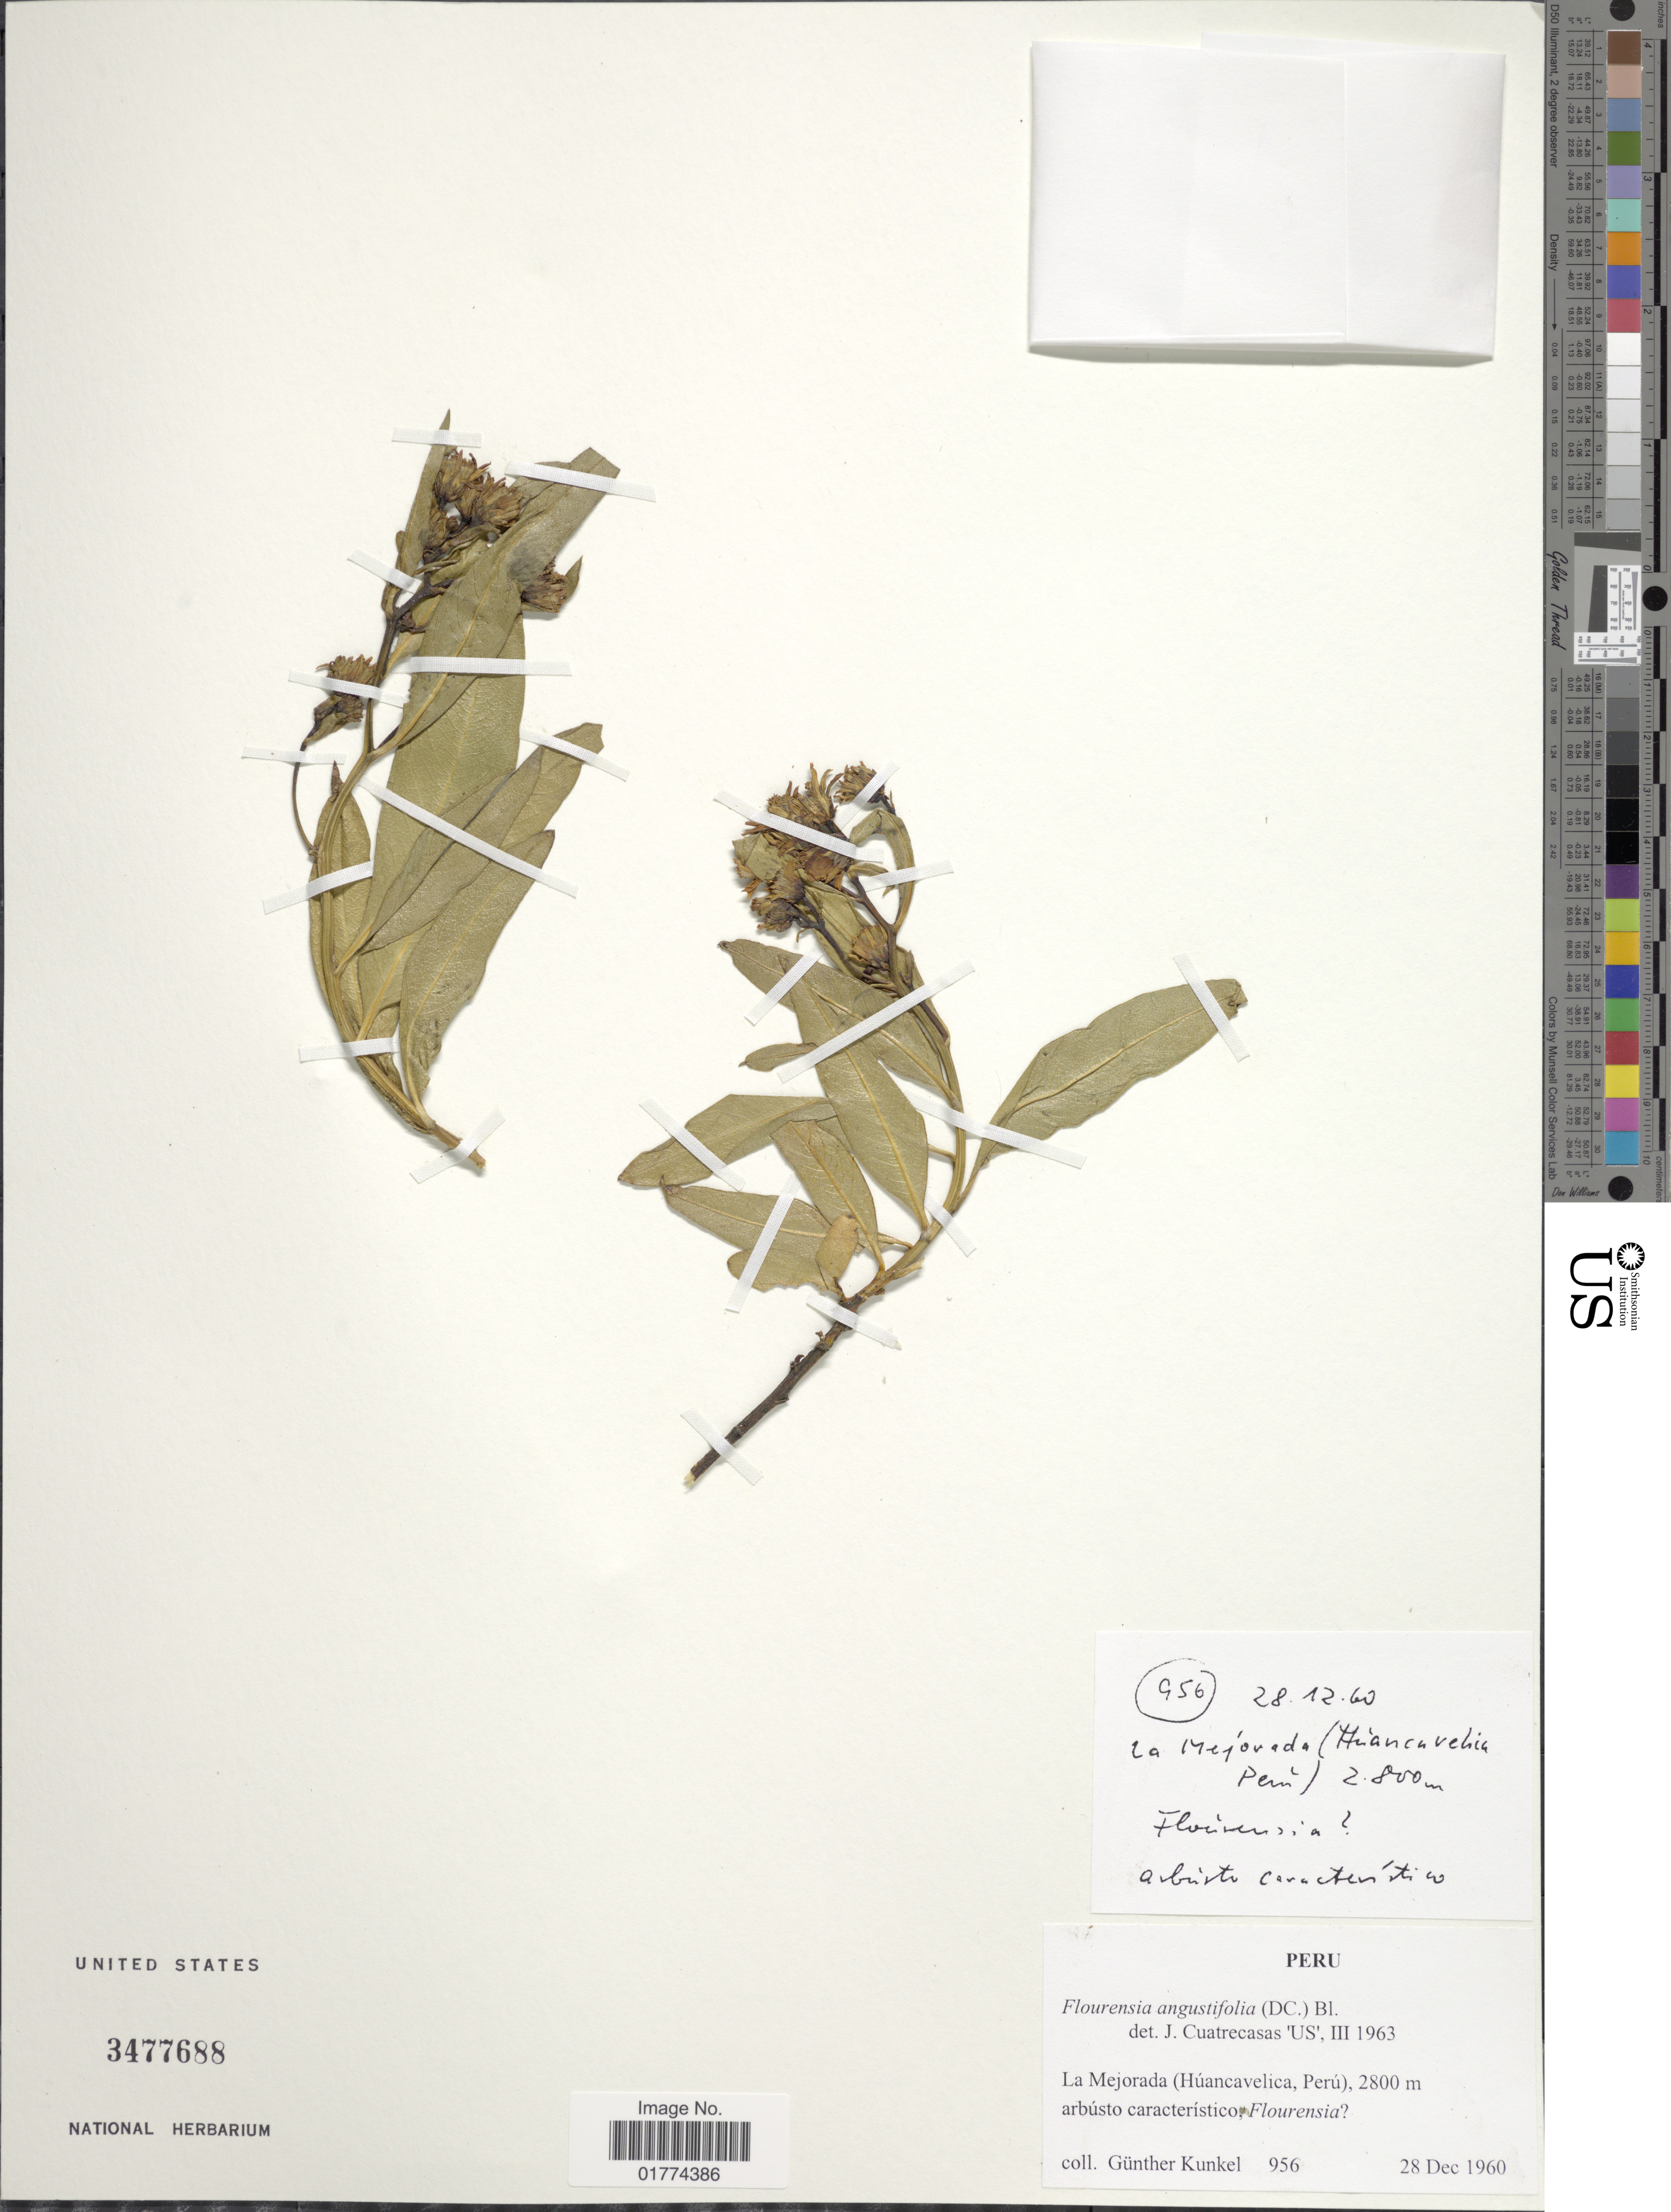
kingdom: Plantae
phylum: Tracheophyta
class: Magnoliopsida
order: Asterales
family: Asteraceae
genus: Flourensia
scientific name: Flourensia angustifolia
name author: (DC.) S.F. Blake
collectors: G. Kunkel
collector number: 956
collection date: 1960-12-28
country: Peru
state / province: Huancavelica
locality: La Mejorida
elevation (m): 2800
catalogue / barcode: US 3477688